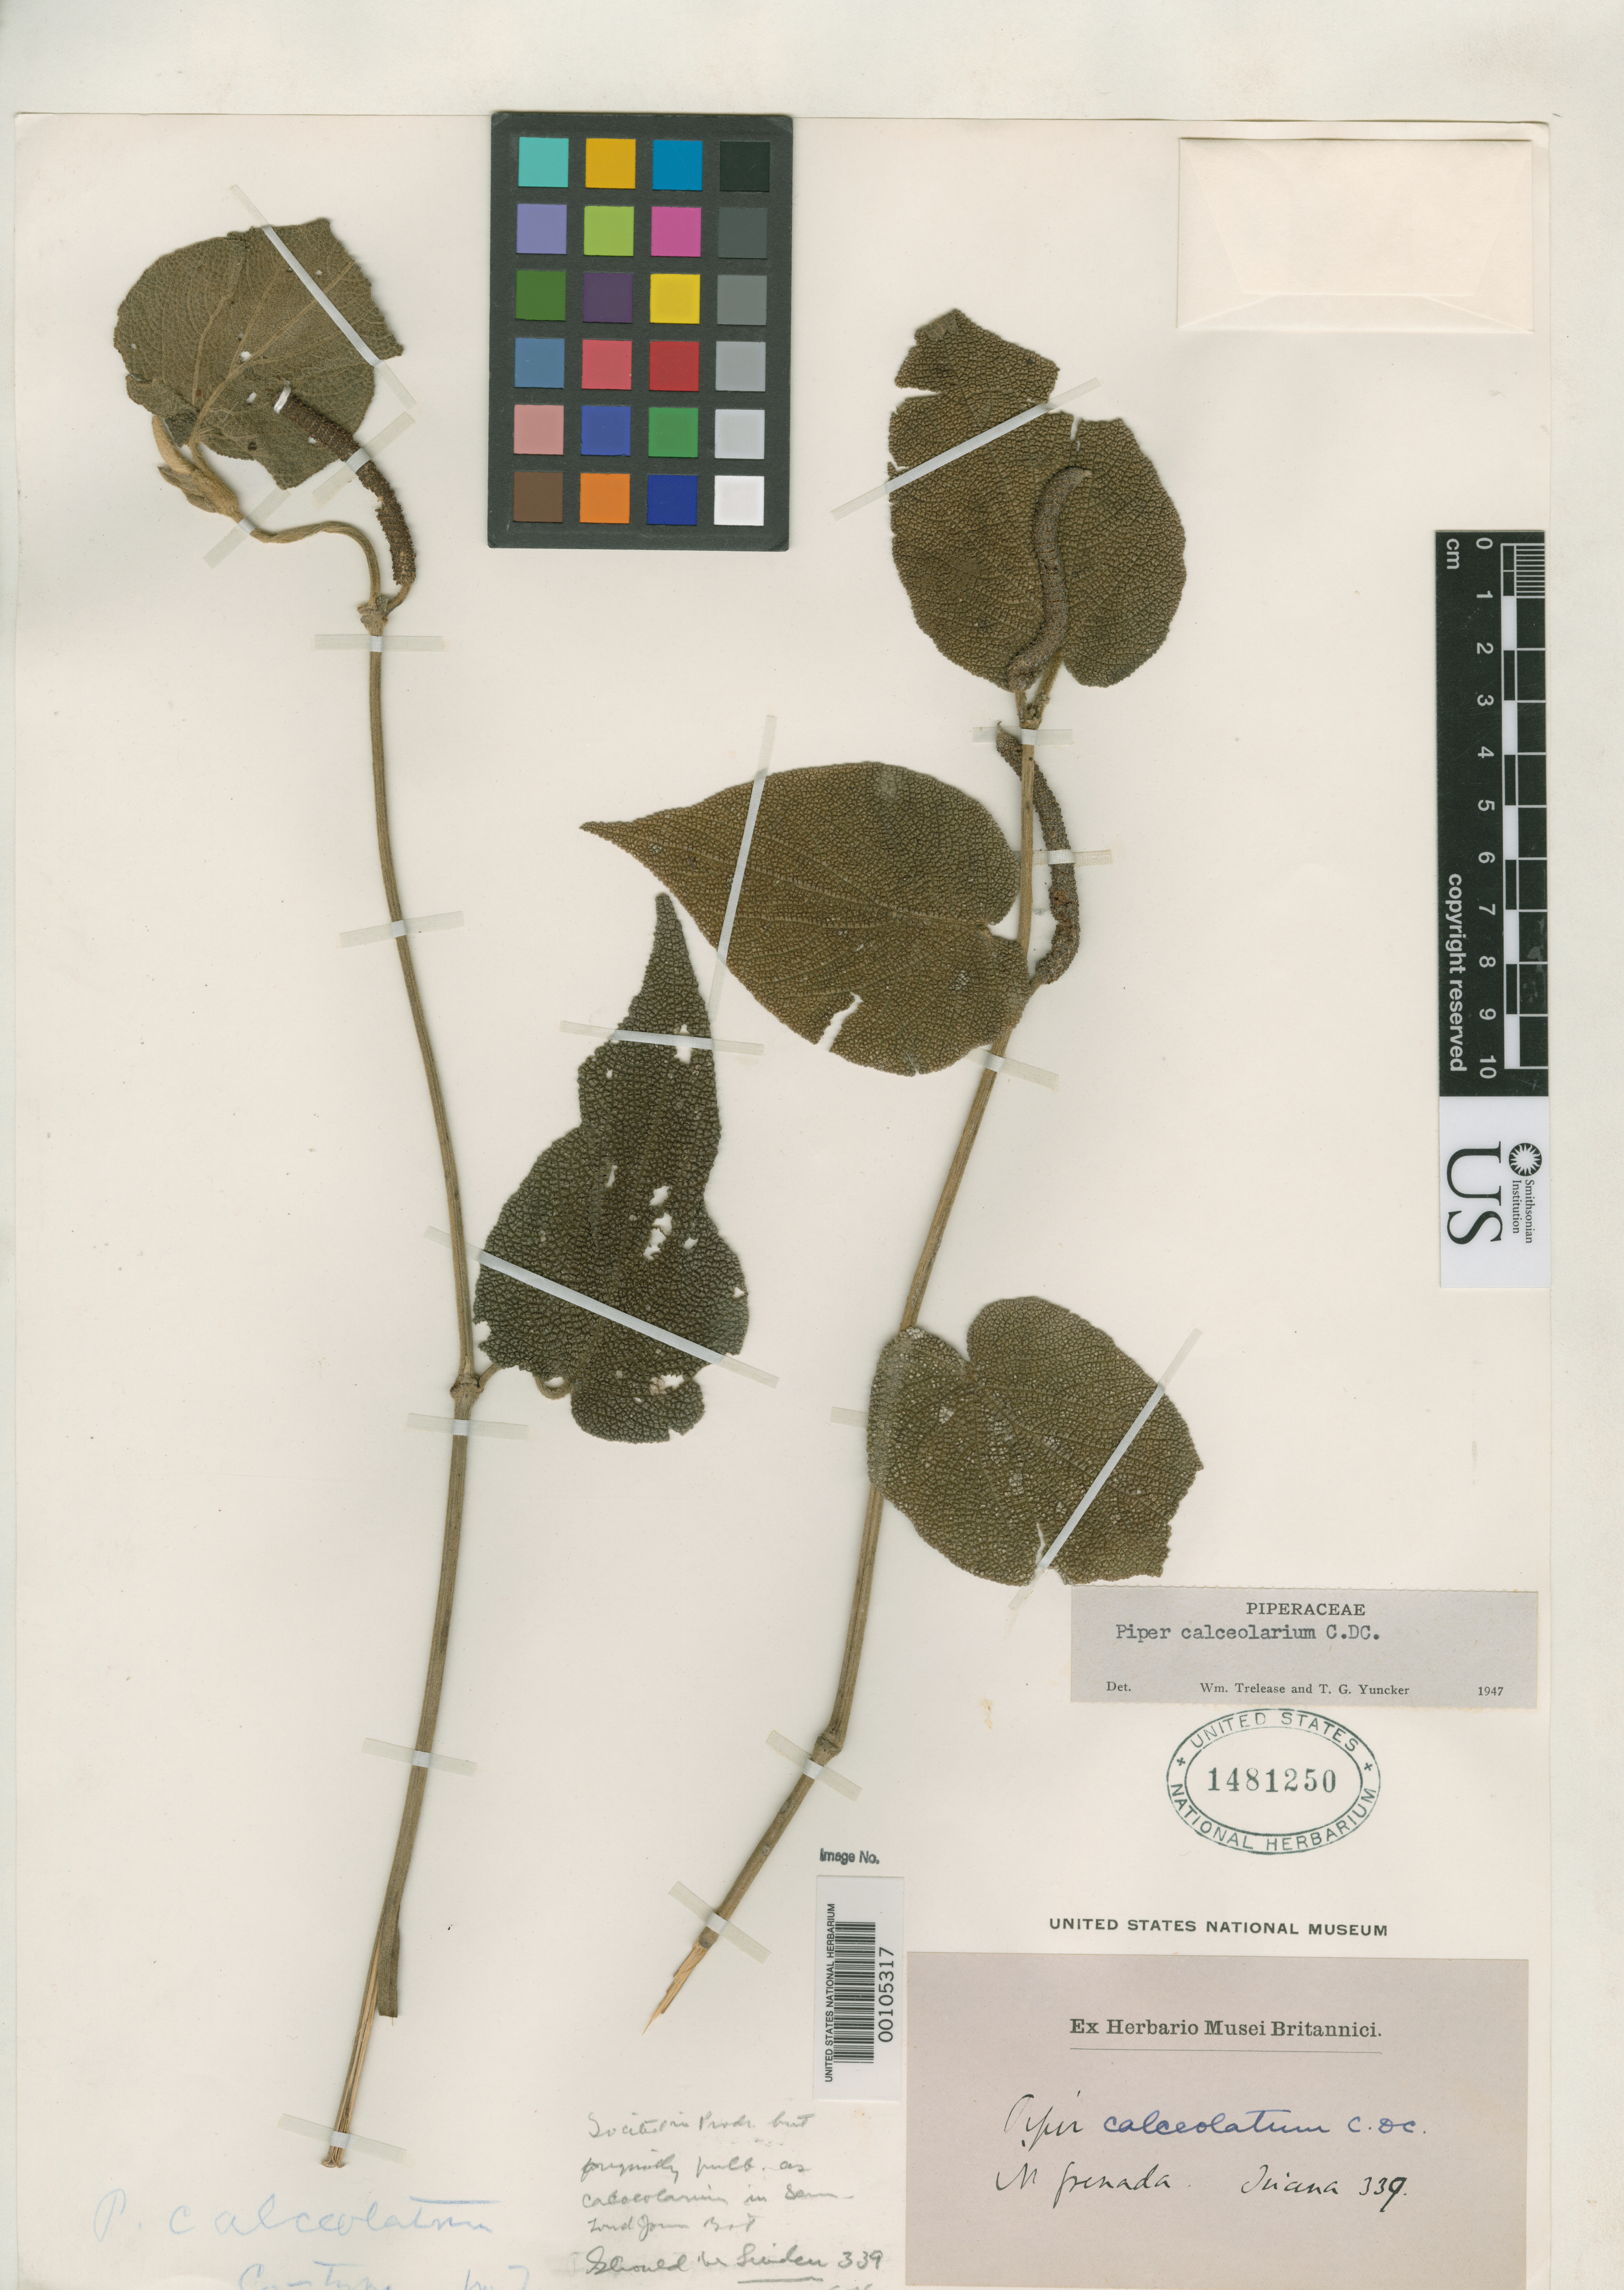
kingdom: Plantae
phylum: Tracheophyta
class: Magnoliopsida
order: Piperales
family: Piperaceae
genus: Piper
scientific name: Piper calceolarium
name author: C. DC.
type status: Isotype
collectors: J. J. Triana & J. Linden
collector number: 339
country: Colombia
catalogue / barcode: US 1481250